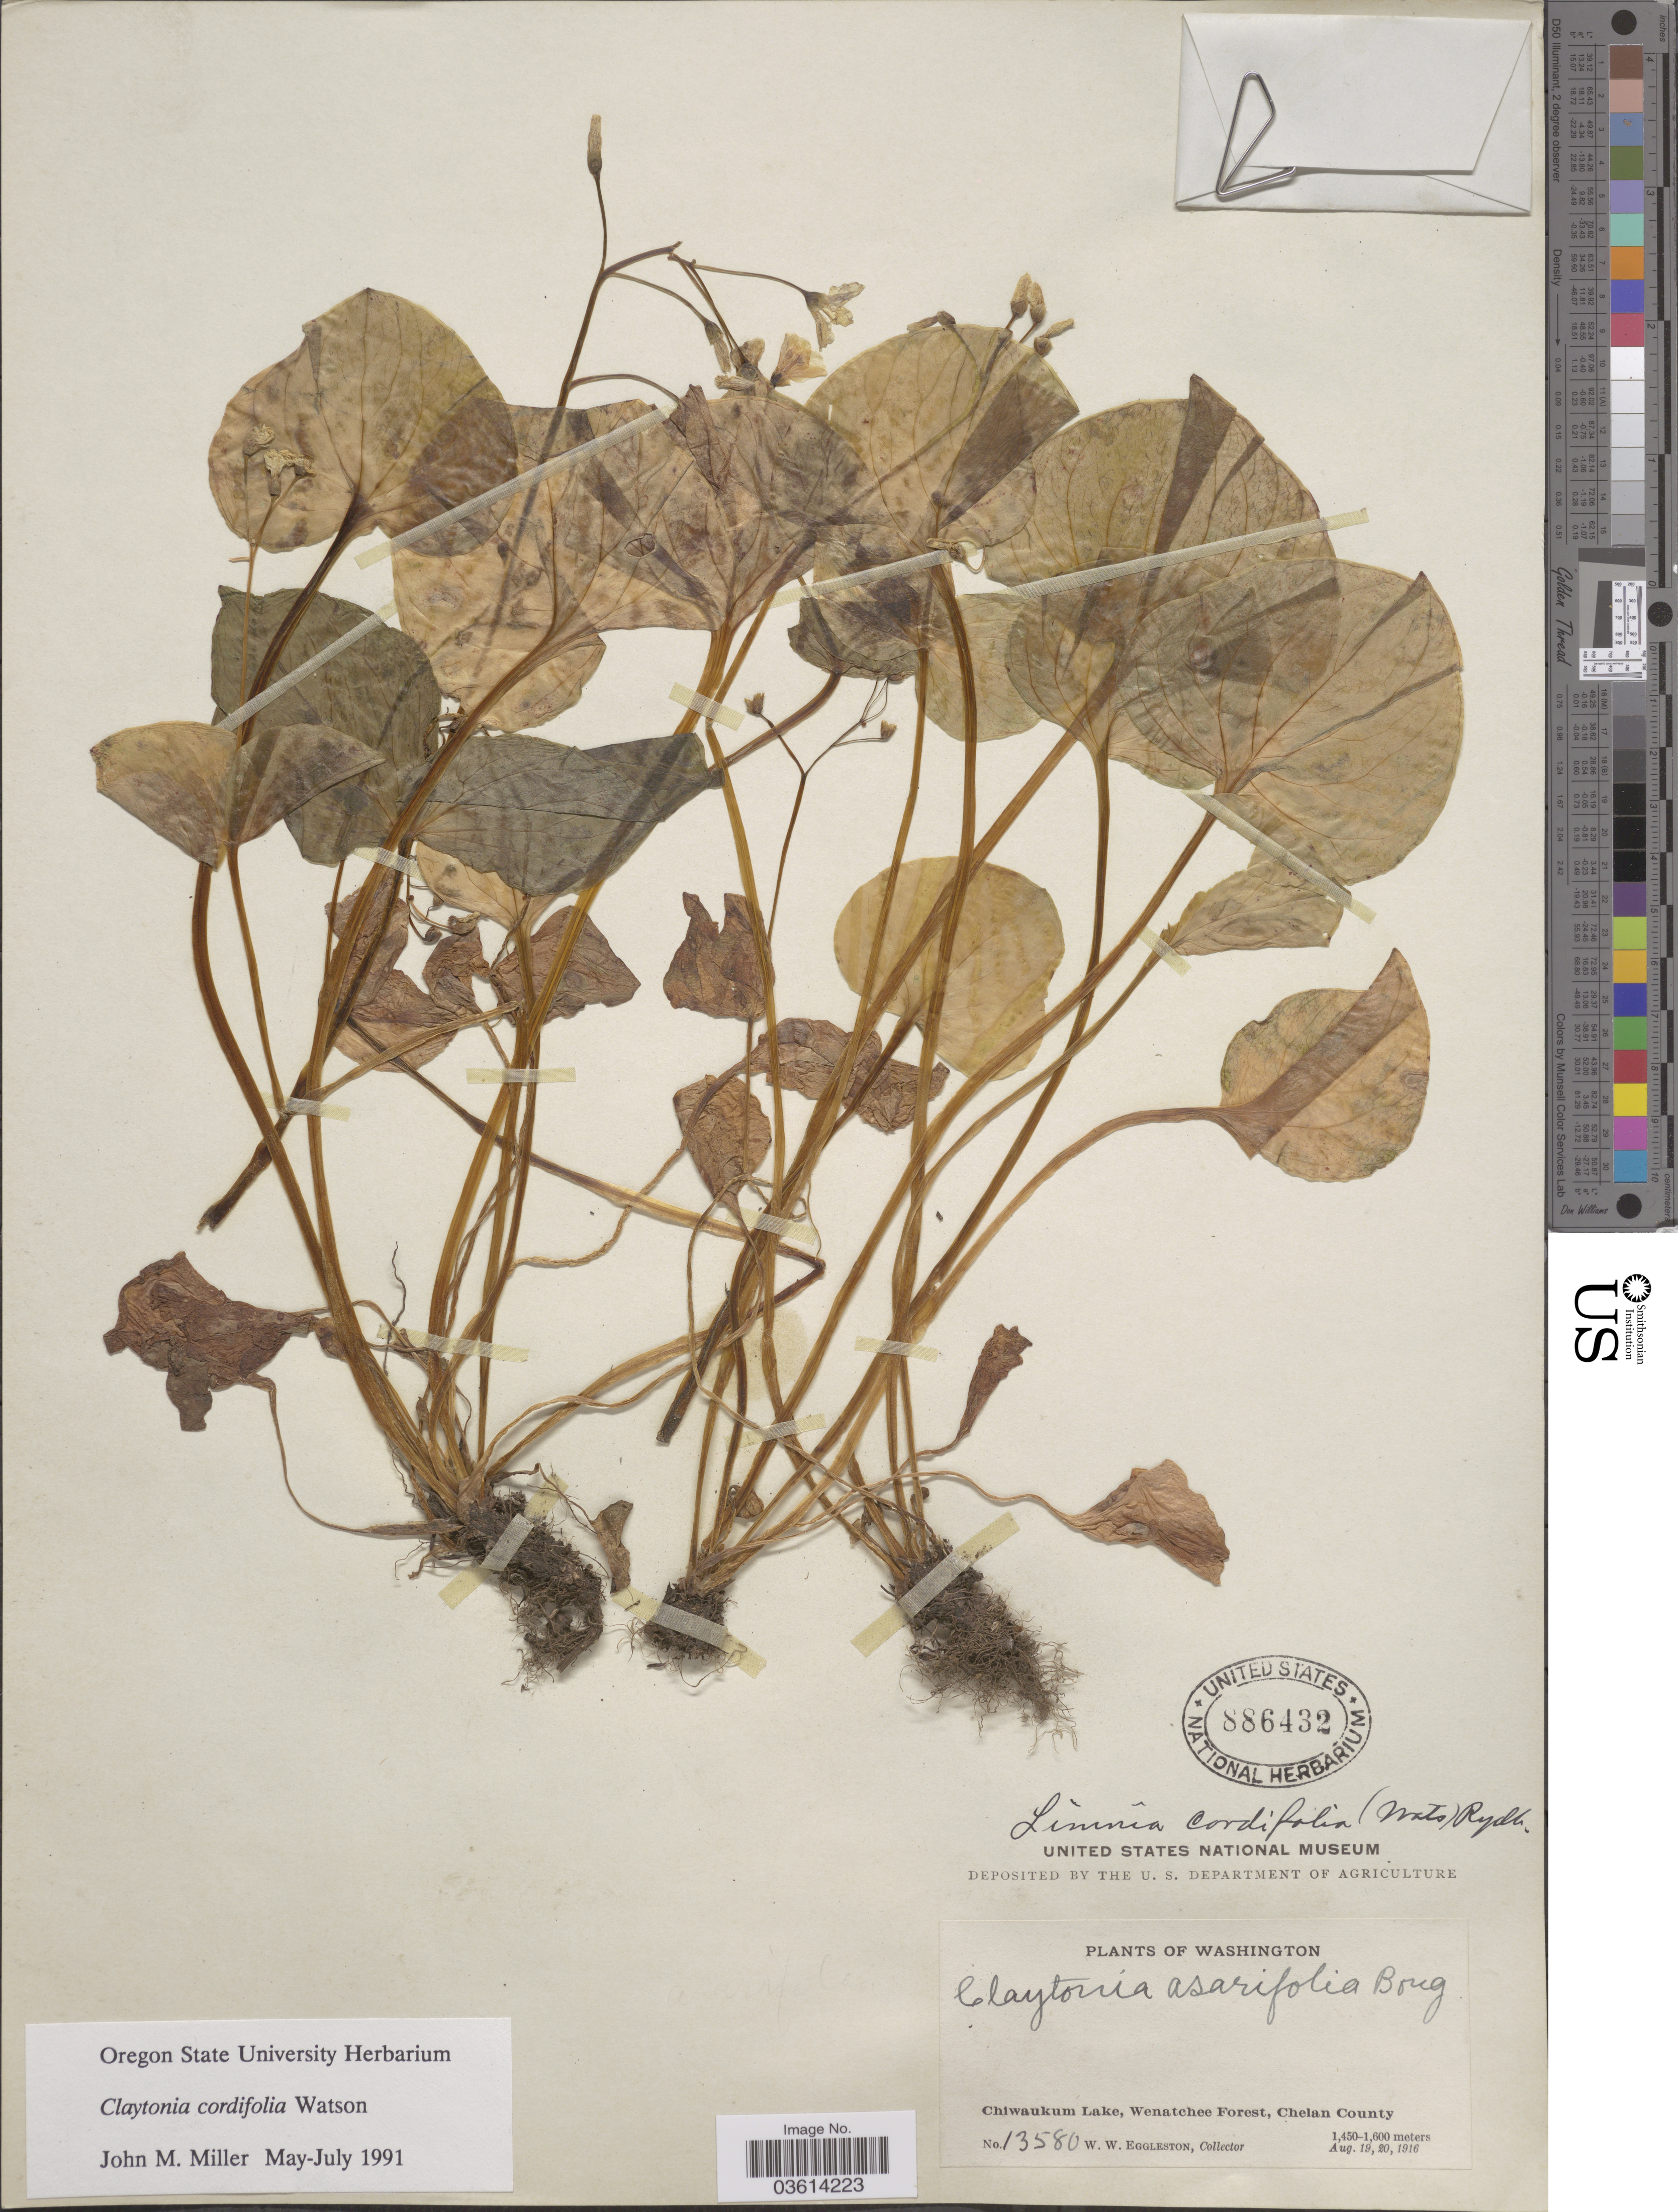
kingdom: Plantae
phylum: Tracheophyta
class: Magnoliopsida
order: Caryophyllales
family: Montiaceae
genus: Claytonia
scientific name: Claytonia cordifolia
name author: S. Watson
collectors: W. W. Eggleston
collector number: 13580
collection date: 1916-08-19/1916-08-20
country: United States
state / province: Washington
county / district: Chelan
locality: Chiwaukum Lake, Wenatchee Forest, Chelan County.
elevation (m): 1450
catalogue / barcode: US 886432